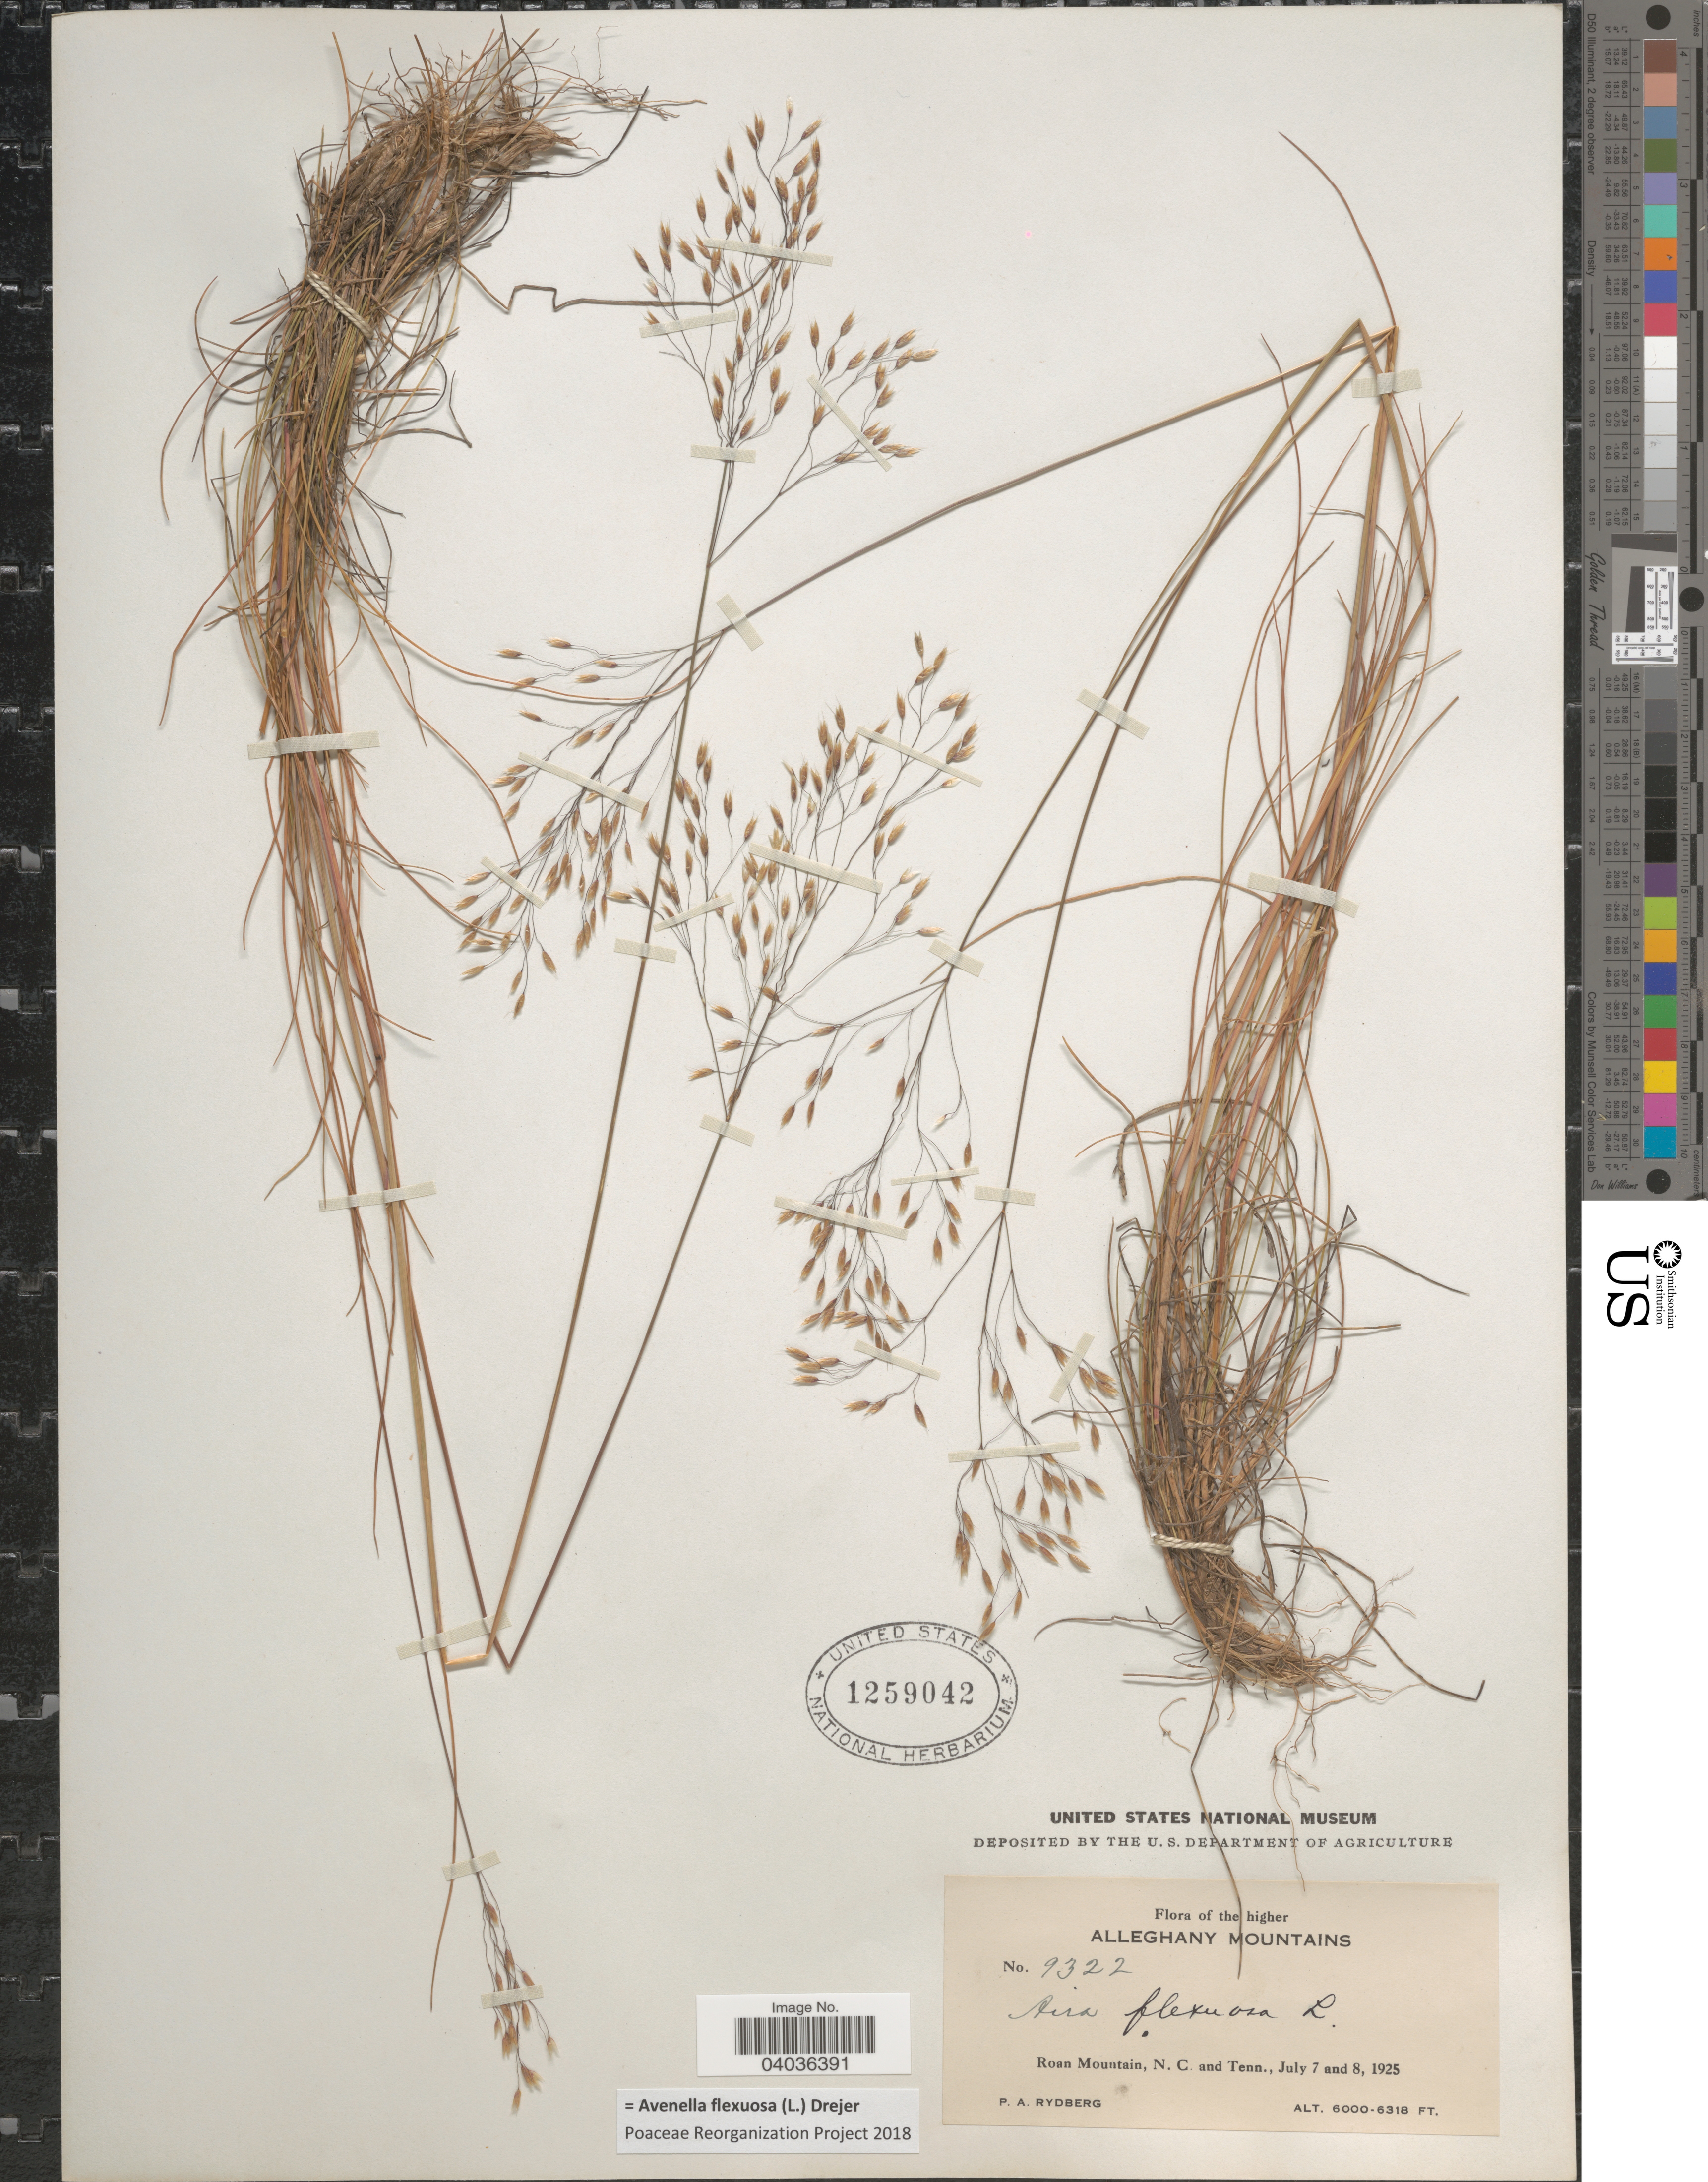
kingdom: Plantae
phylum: Tracheophyta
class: Liliopsida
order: Poales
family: Poaceae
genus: Avenella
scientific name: Avenella flexuosa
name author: (L.) Drejer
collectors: P. A. Rydberg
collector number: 9322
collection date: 1925-07-07/1925-07-08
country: United States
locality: Alleghany Mountains. Roan Mountain, N. C. and Tenn.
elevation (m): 1829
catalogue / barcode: US 1259042